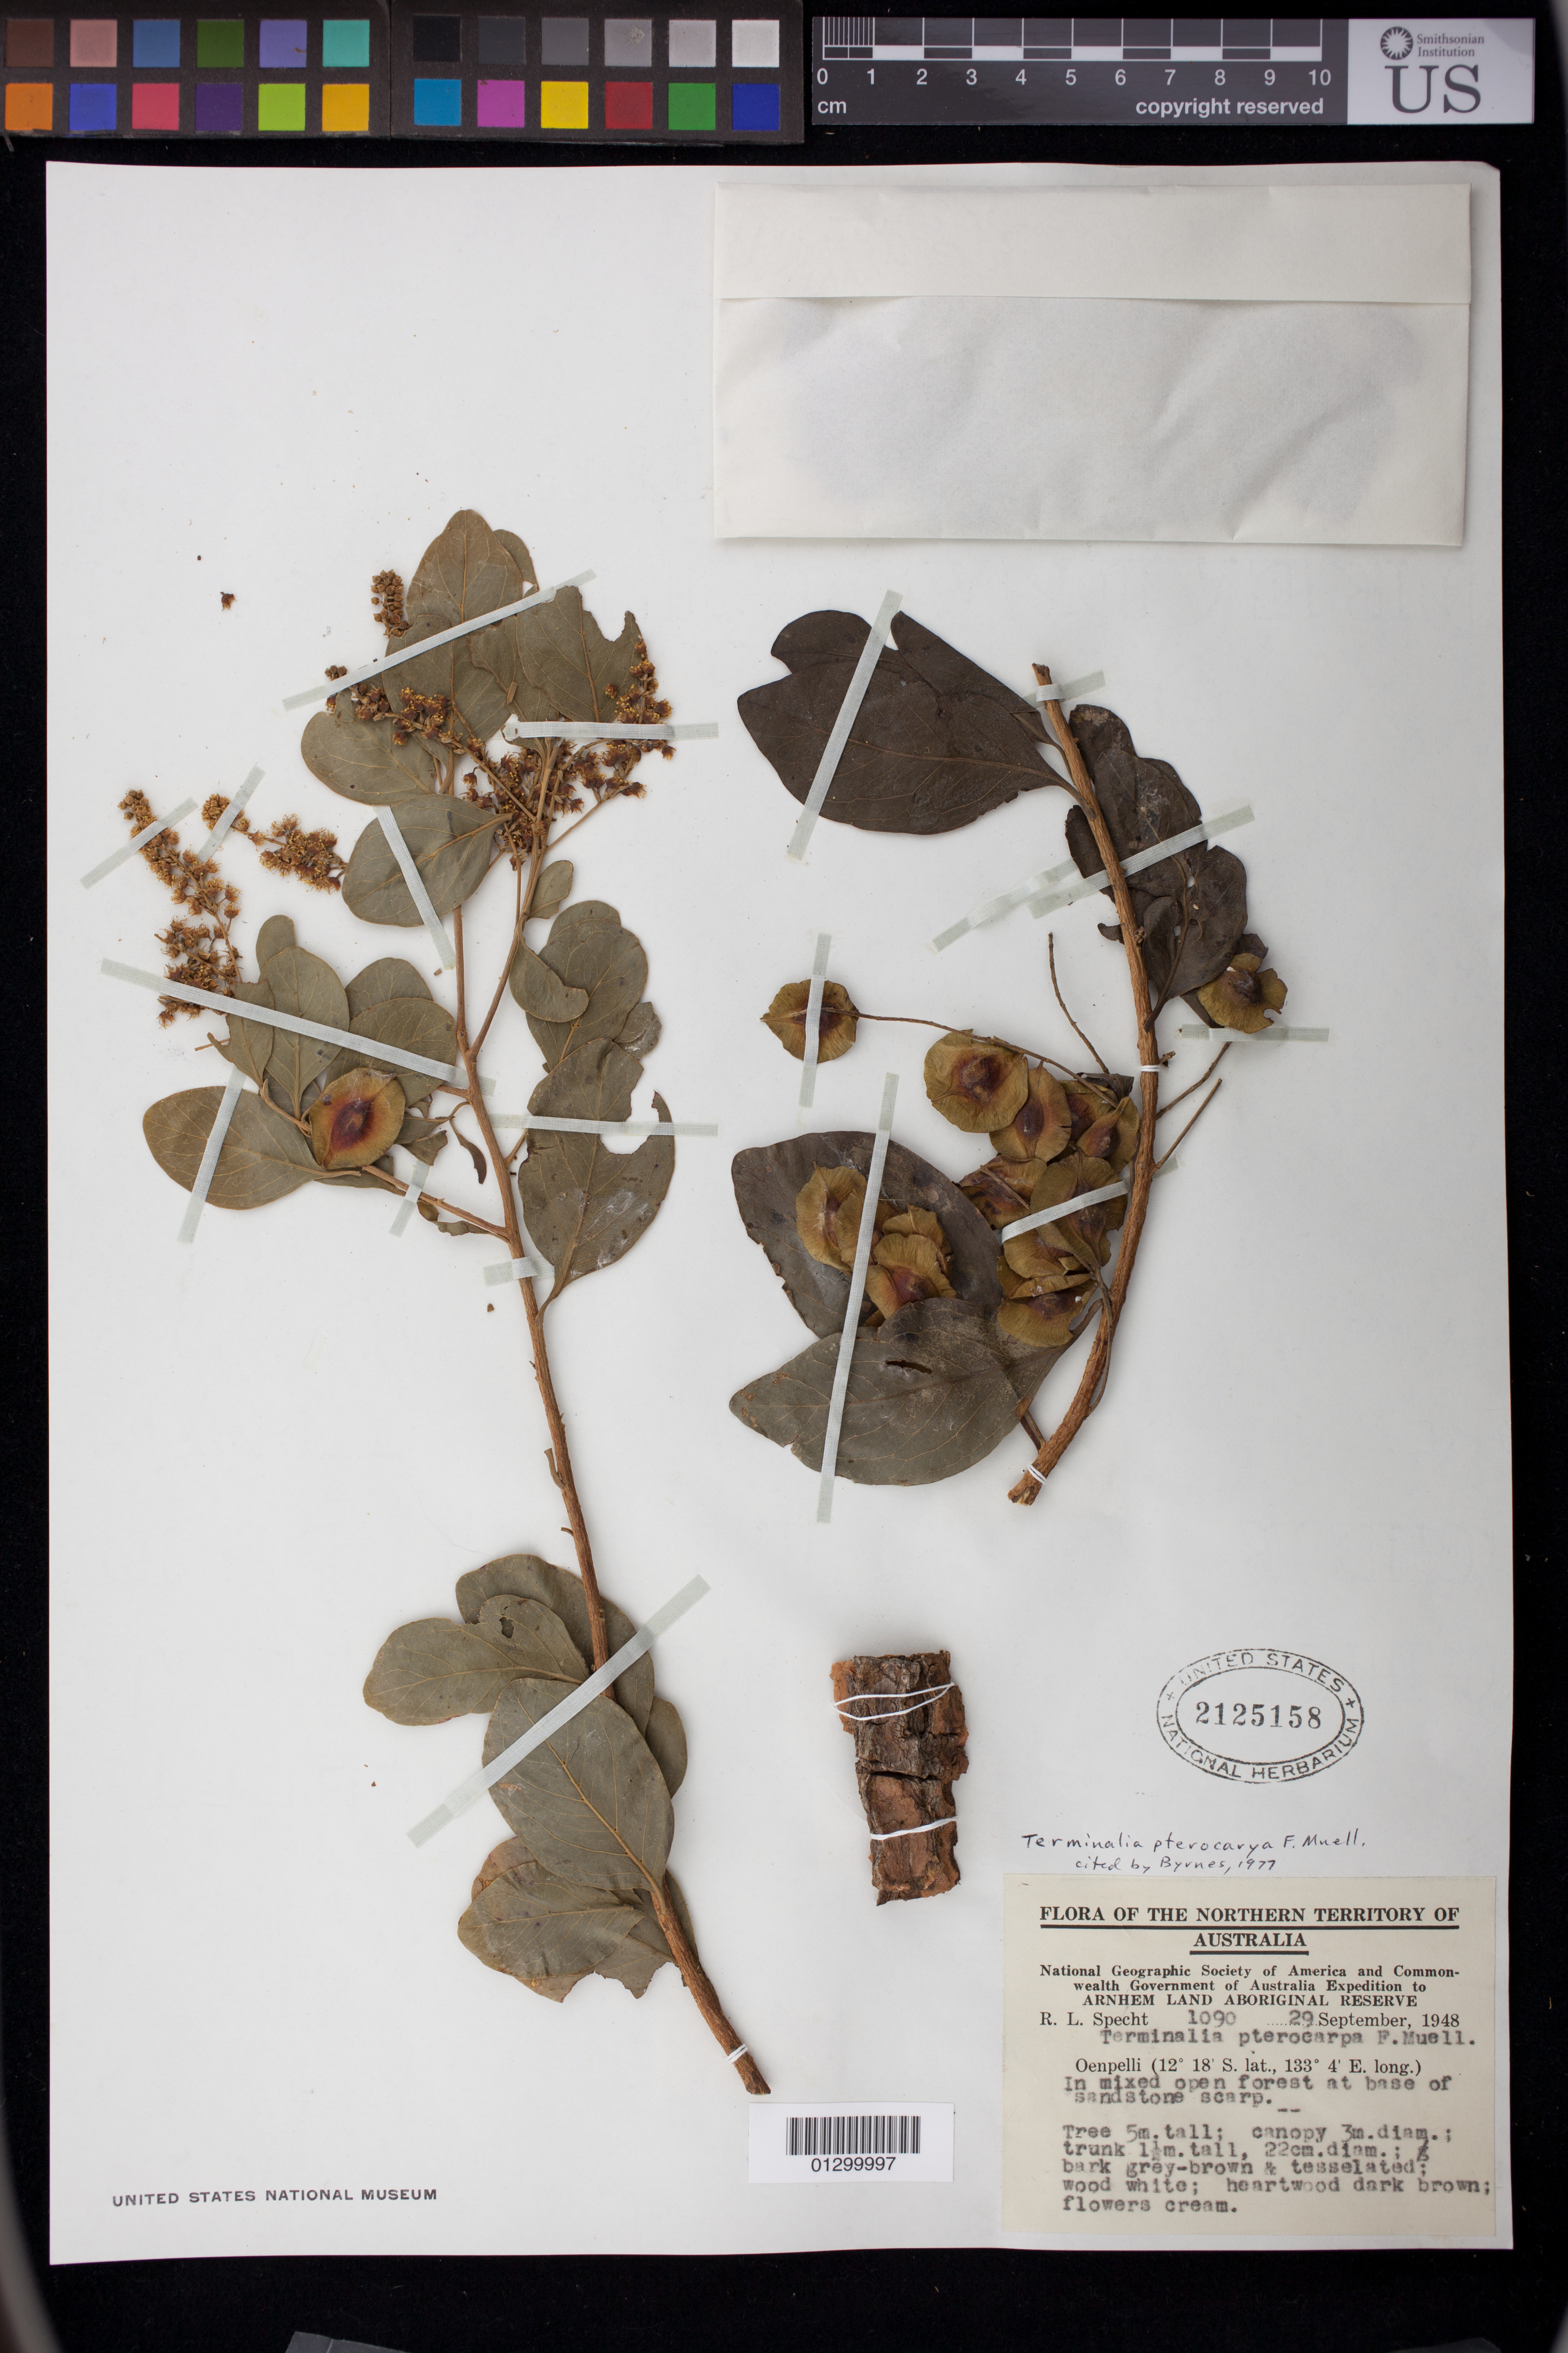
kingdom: Plantae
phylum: Tracheophyta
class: Magnoliopsida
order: Myrtales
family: Combretaceae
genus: Terminalia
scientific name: Terminalia pterocarya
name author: F. Muell.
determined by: Byrnes, N. B.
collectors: R. L. Specht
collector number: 1090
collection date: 1948-09-29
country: Australia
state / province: Northern Territory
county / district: West Arnhem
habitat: In mixed open forest at base of sandstone scarp.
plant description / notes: Tree 5 m. tall; canopy 3 m. diam; trunk 1.5 m. tall, 22 cm. diam.; bark grey-brown and tesselated; wood white; heartwood dark brown; flowers cream.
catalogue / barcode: US 2125158